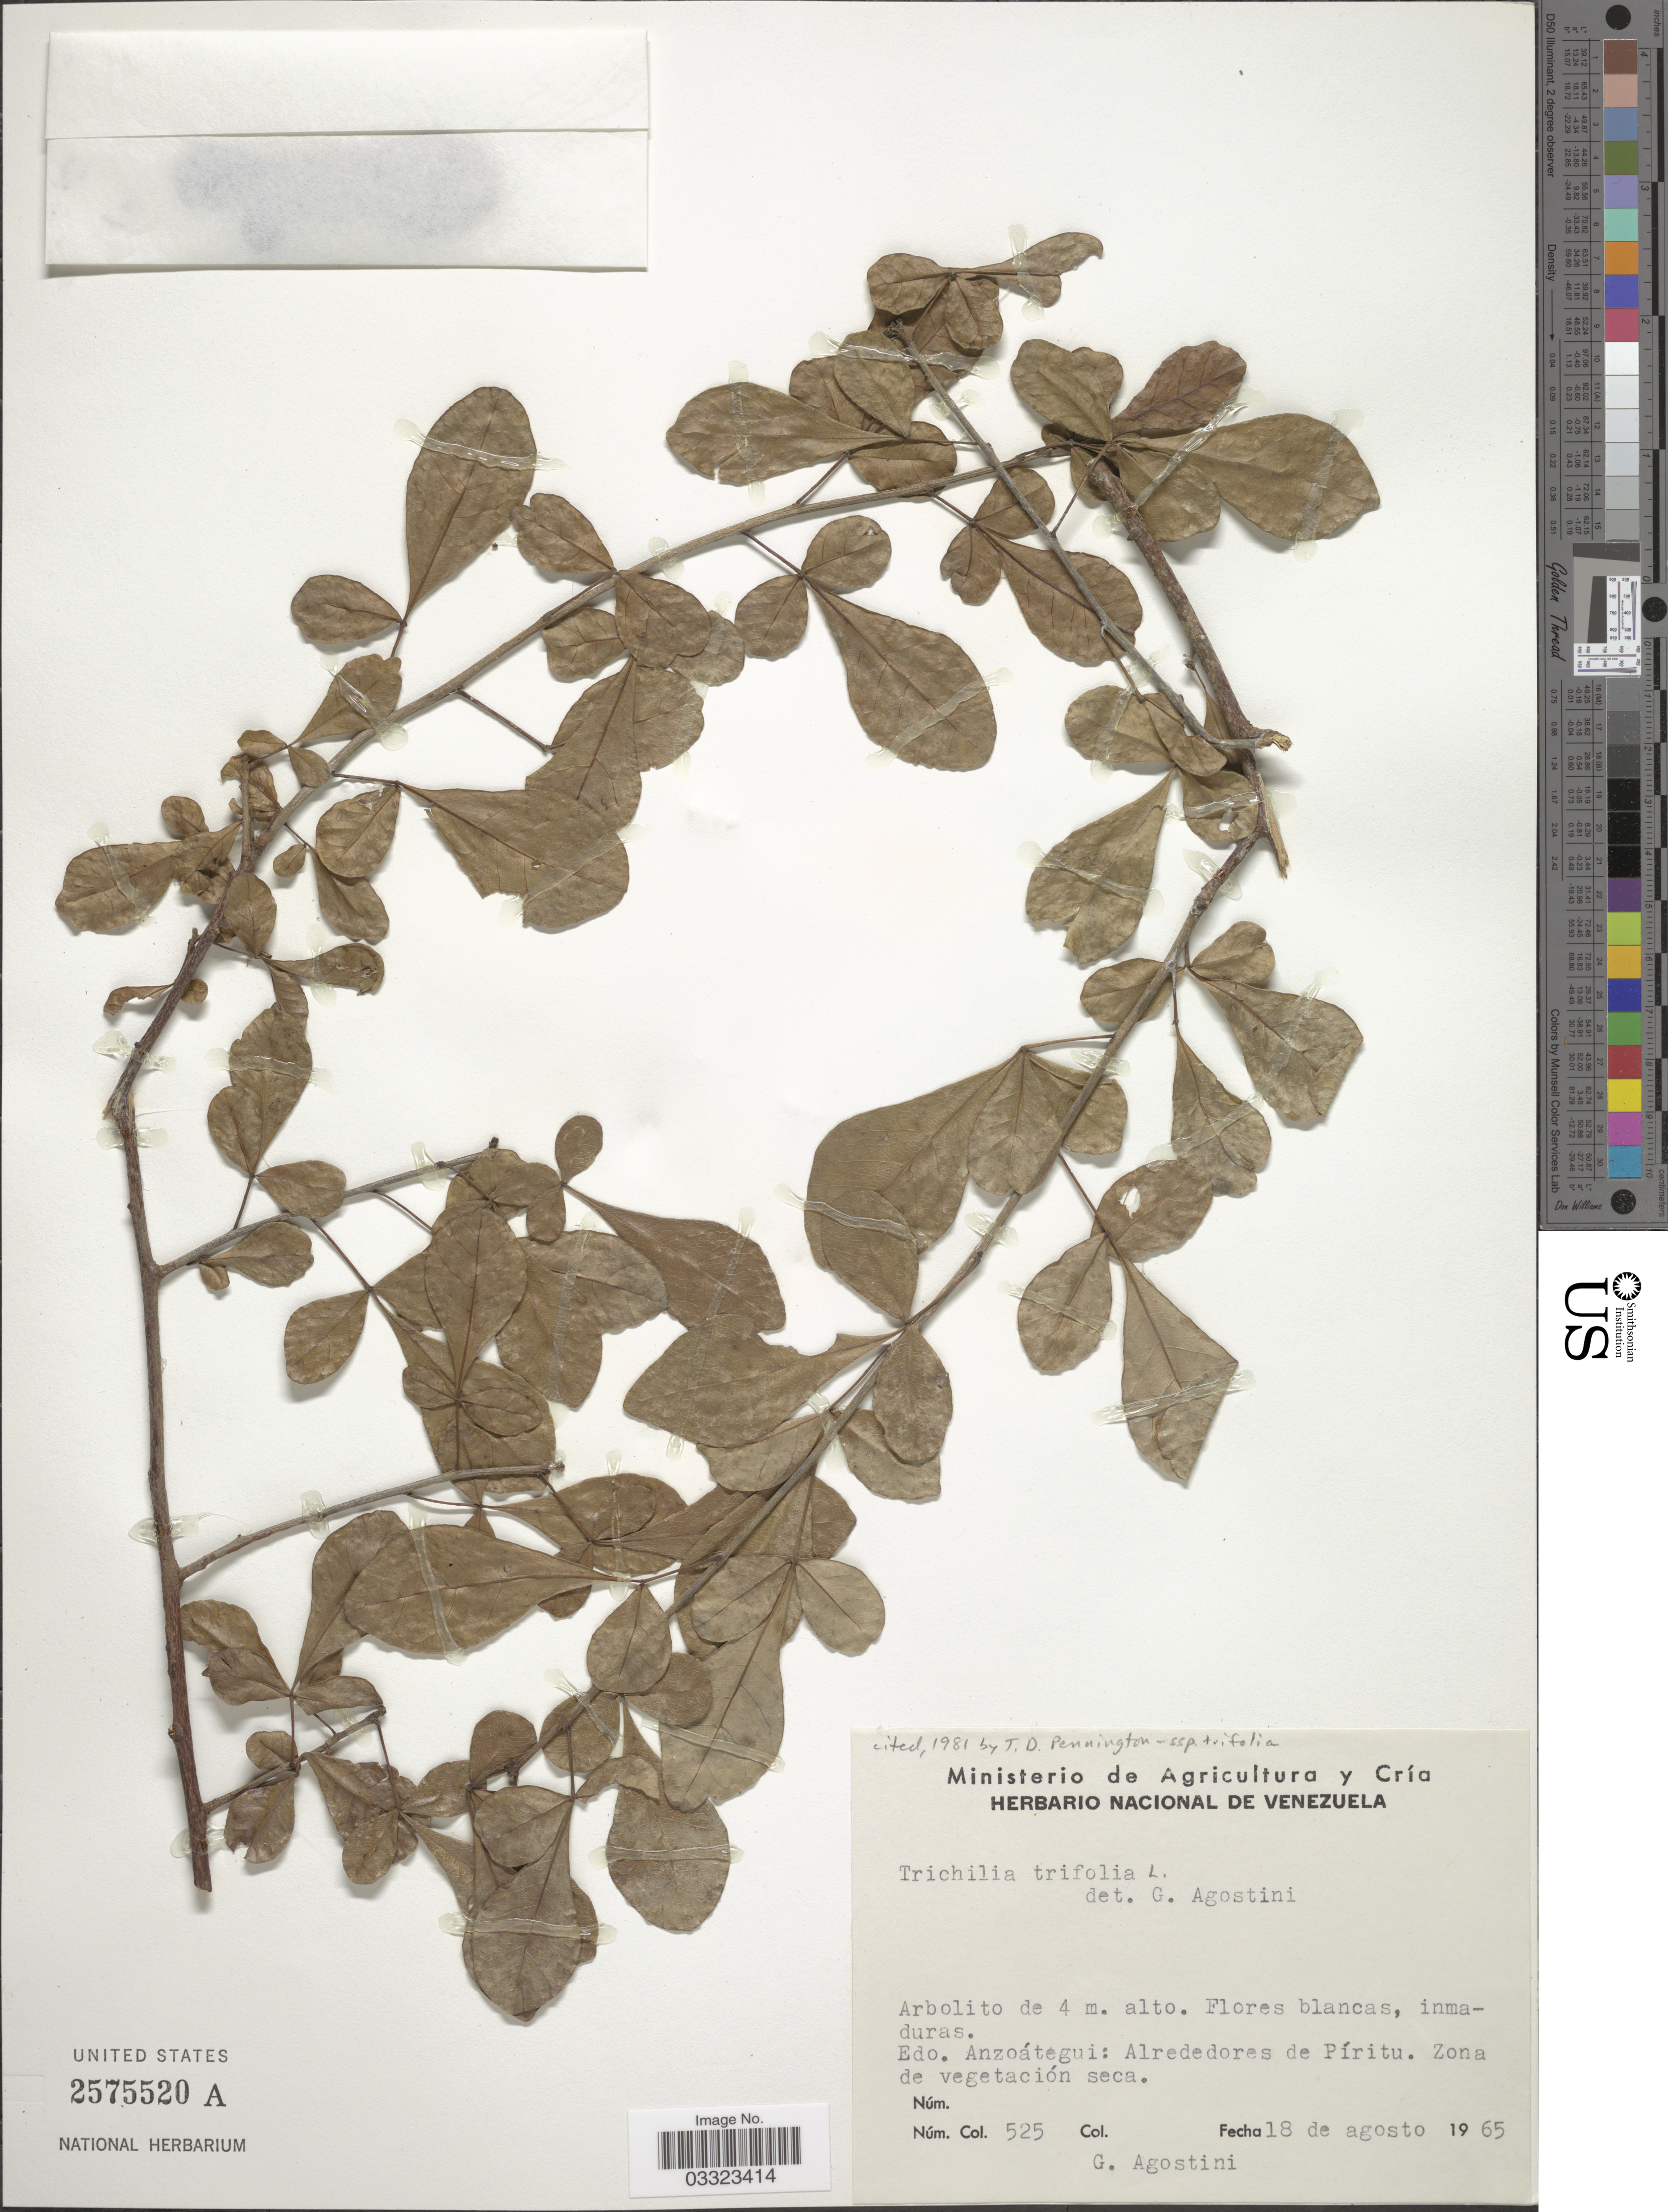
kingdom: Plantae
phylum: Tracheophyta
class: Magnoliopsida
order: Sapindales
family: Meliaceae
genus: Trichilia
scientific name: Trichilia trifolia subsp. trifolia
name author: L.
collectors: G. Agostini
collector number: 525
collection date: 1965-08-18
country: Venezuela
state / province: Anzoategui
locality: Alrededores de Píritu.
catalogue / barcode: US 2575520A